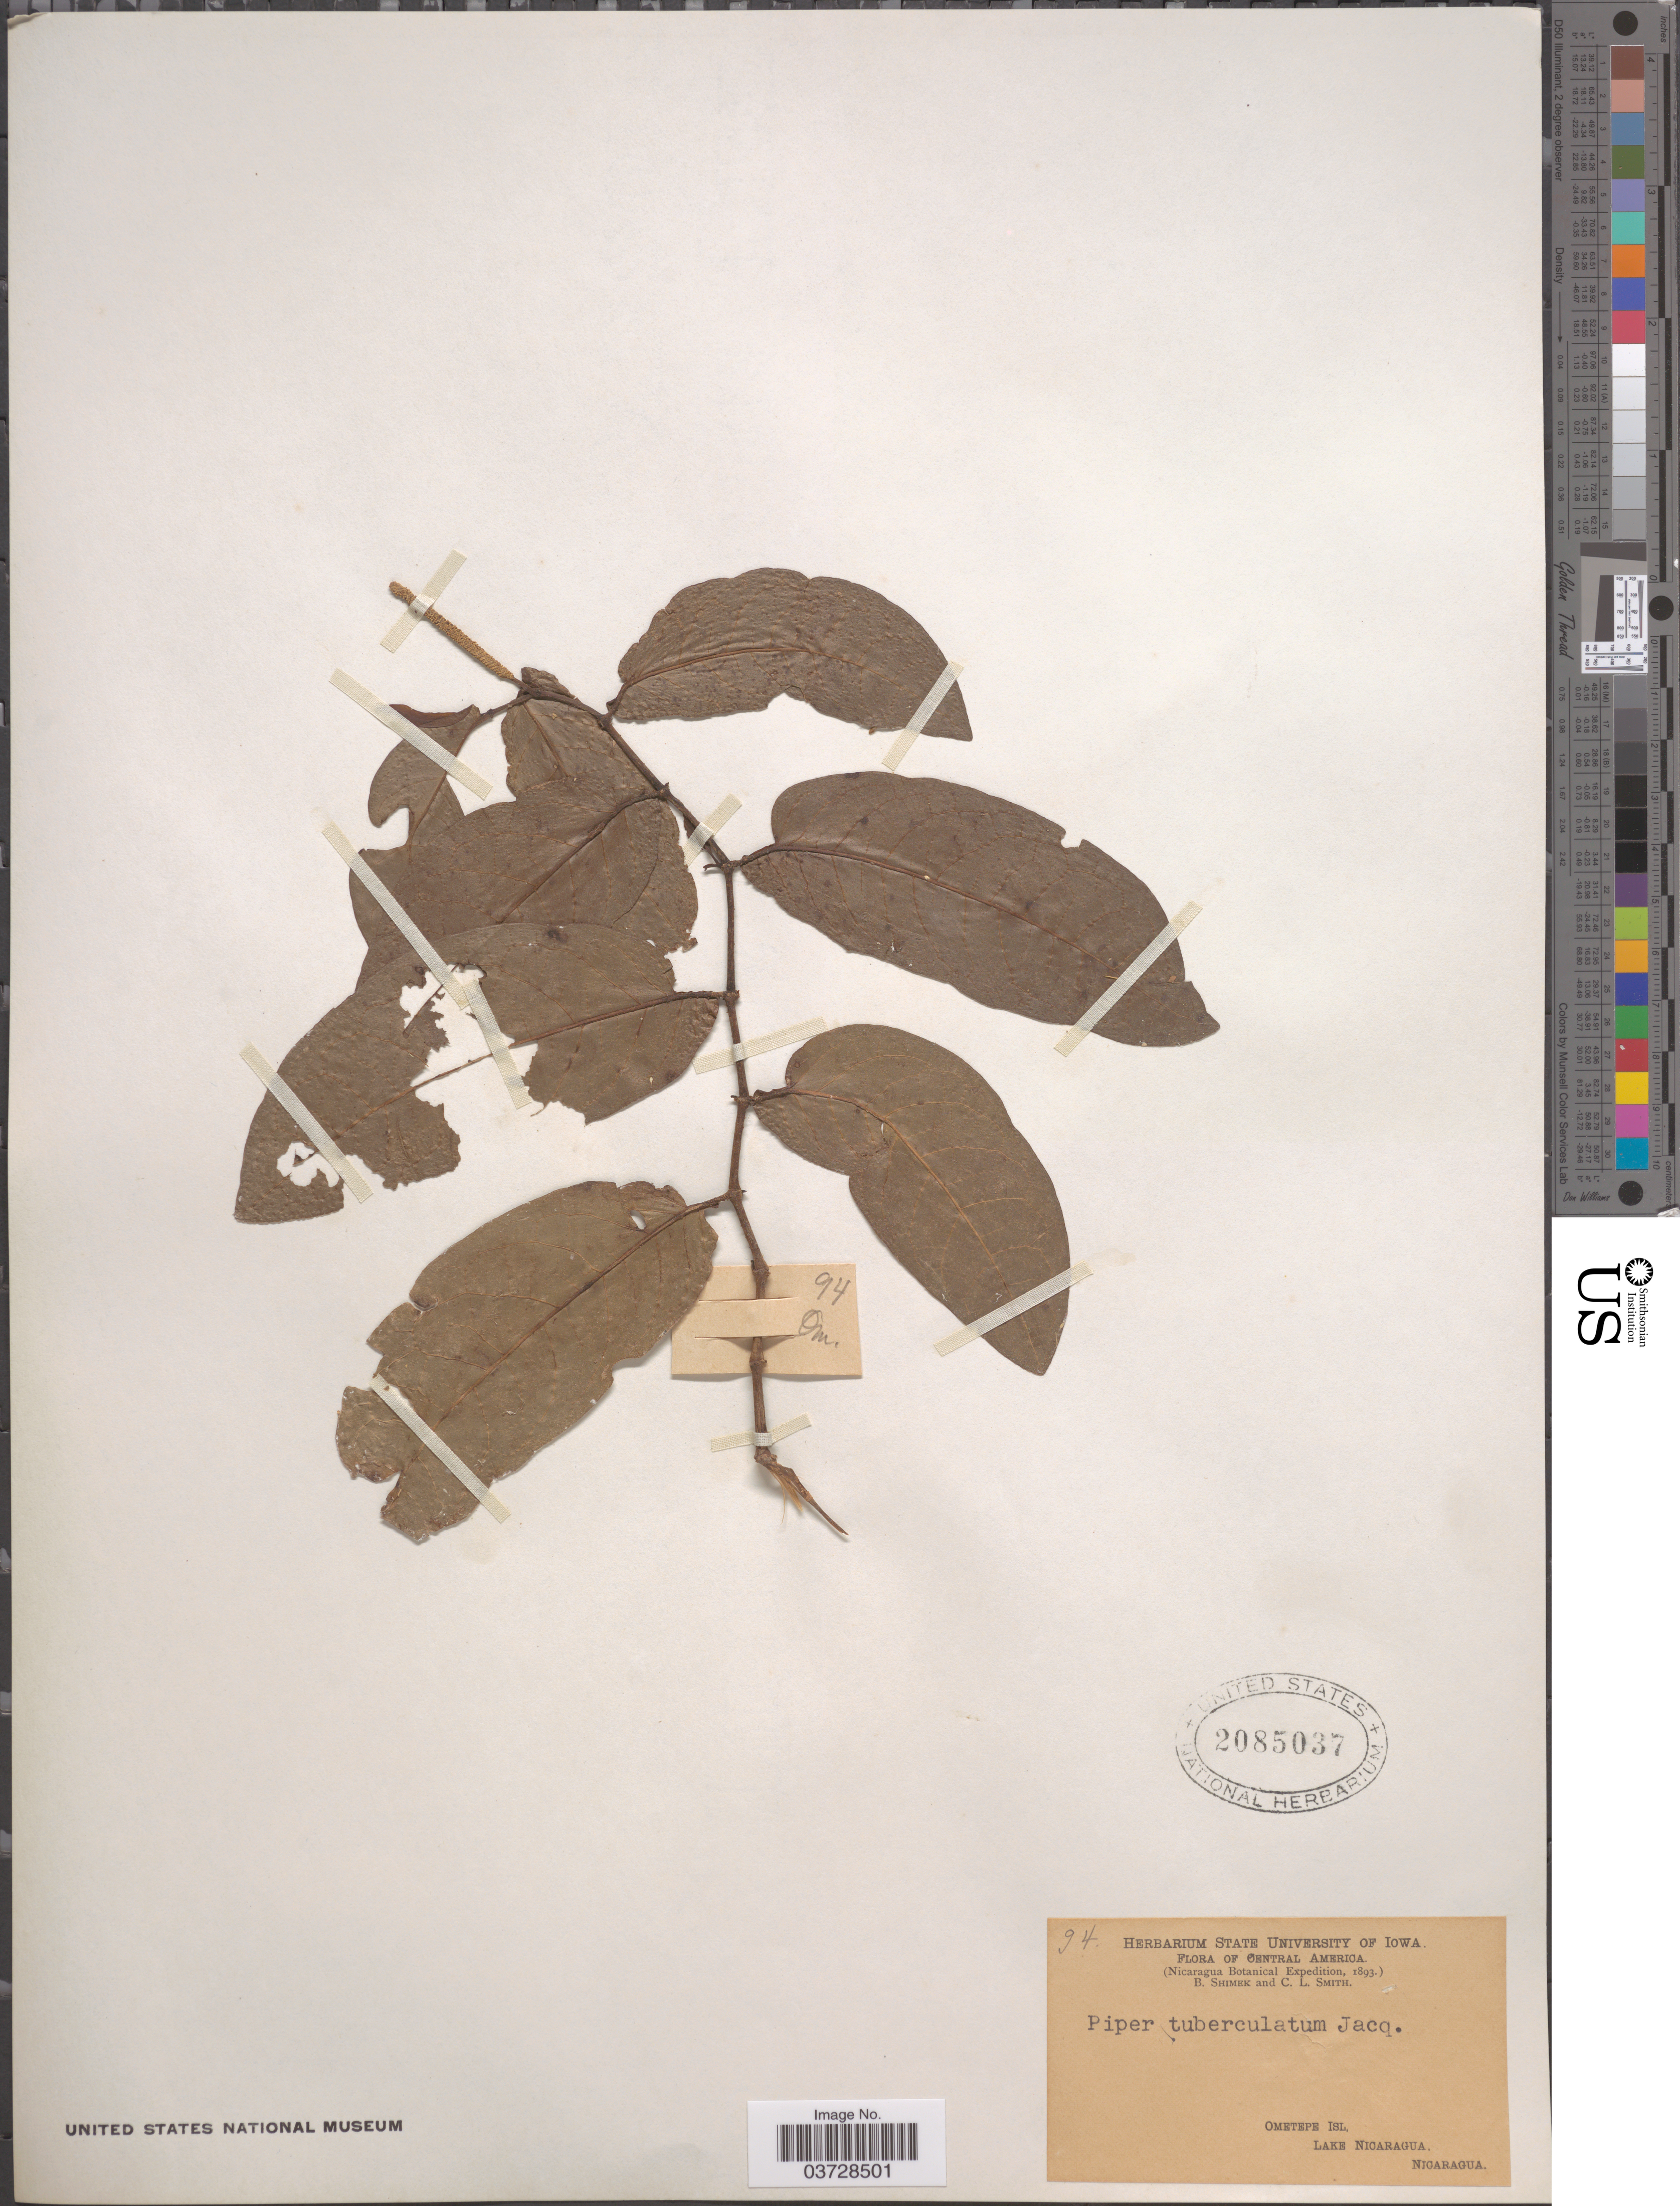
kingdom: Plantae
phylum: Tracheophyta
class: Magnoliopsida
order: Piperales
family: Piperaceae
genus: Piper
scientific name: Piper tuberculatum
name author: Jacq.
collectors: B. Shimek & C. L. Smith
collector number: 94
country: Nicaragua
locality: Ometepe Isl. Lake Nicaragua.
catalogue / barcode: US 2085037